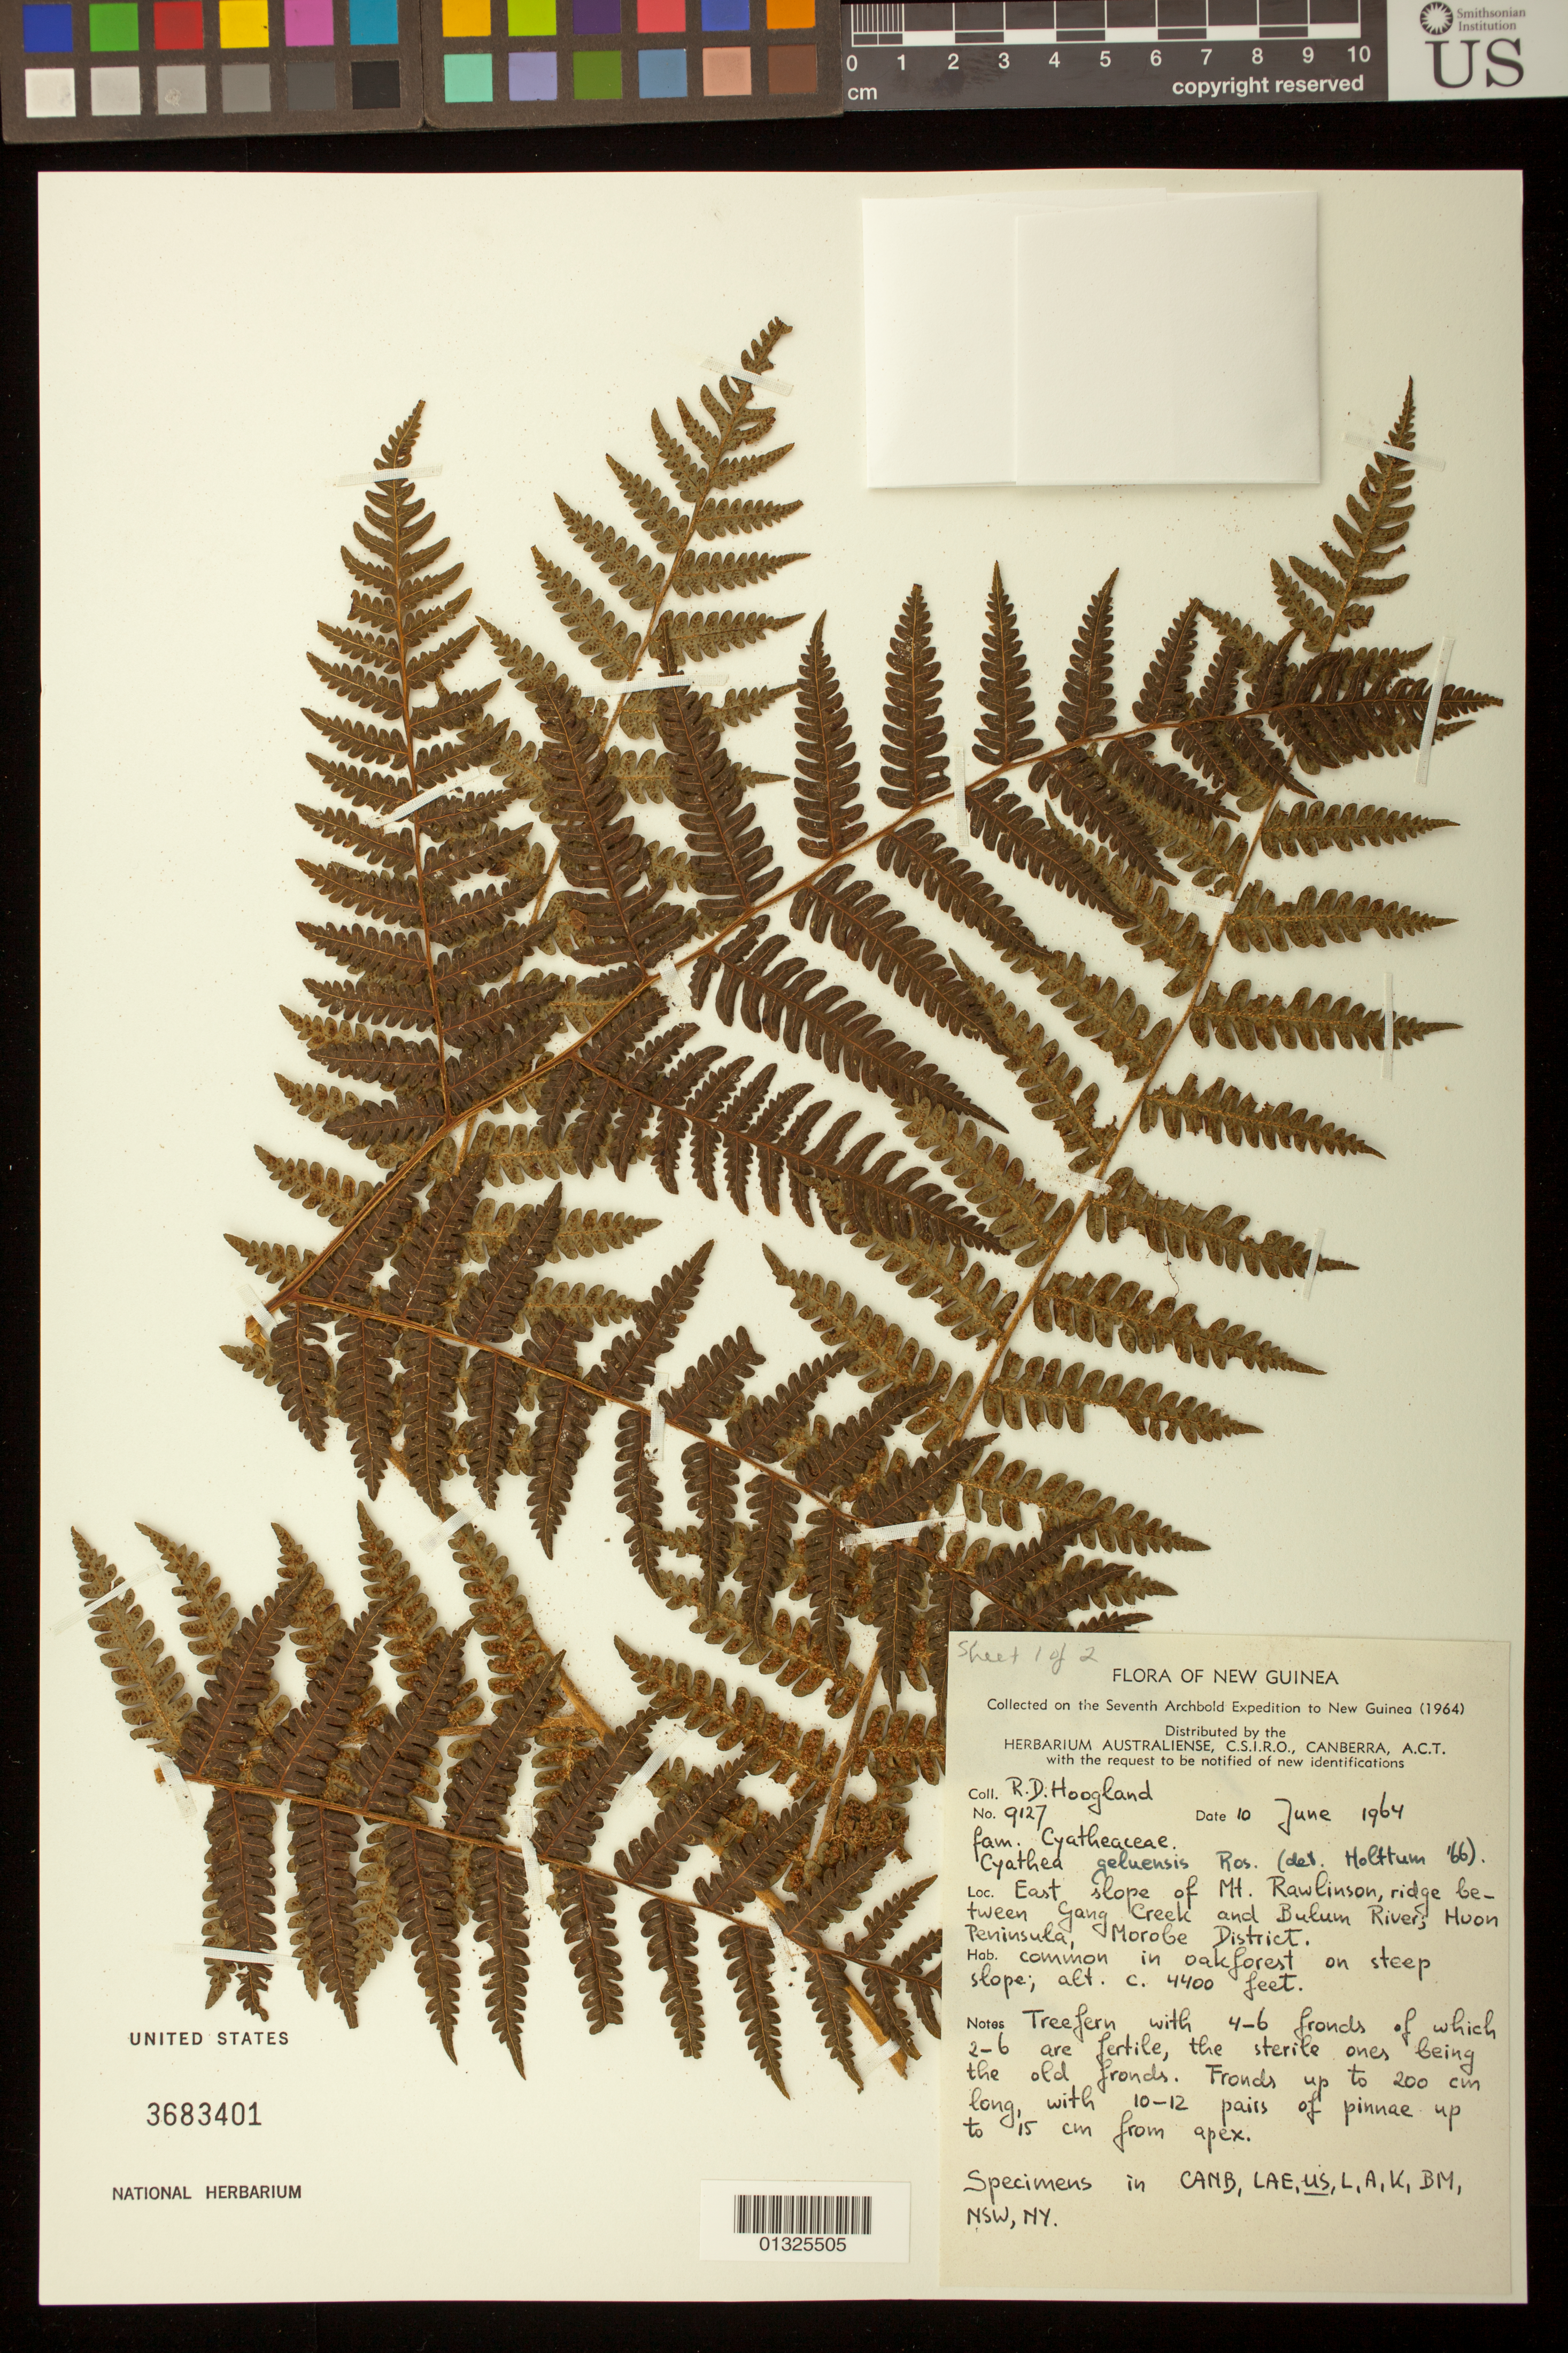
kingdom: Plantae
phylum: Tracheophyta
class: Polypodiopsida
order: Cyatheales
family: Cyatheaceae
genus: Cyathea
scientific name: Cyathea geluensis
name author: Rosenst.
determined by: Holttum, Richard E.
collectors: R. D. Hoogland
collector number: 9127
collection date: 1964-06-10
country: Papua New Guinea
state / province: Morobe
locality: East slope of Mt. Rawlinson, ridge between Gang Creek and Bulum Rivers, Huon Peninsula, Morobe District.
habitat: common in oakforest on steep slope.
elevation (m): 1341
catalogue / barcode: US 3683401